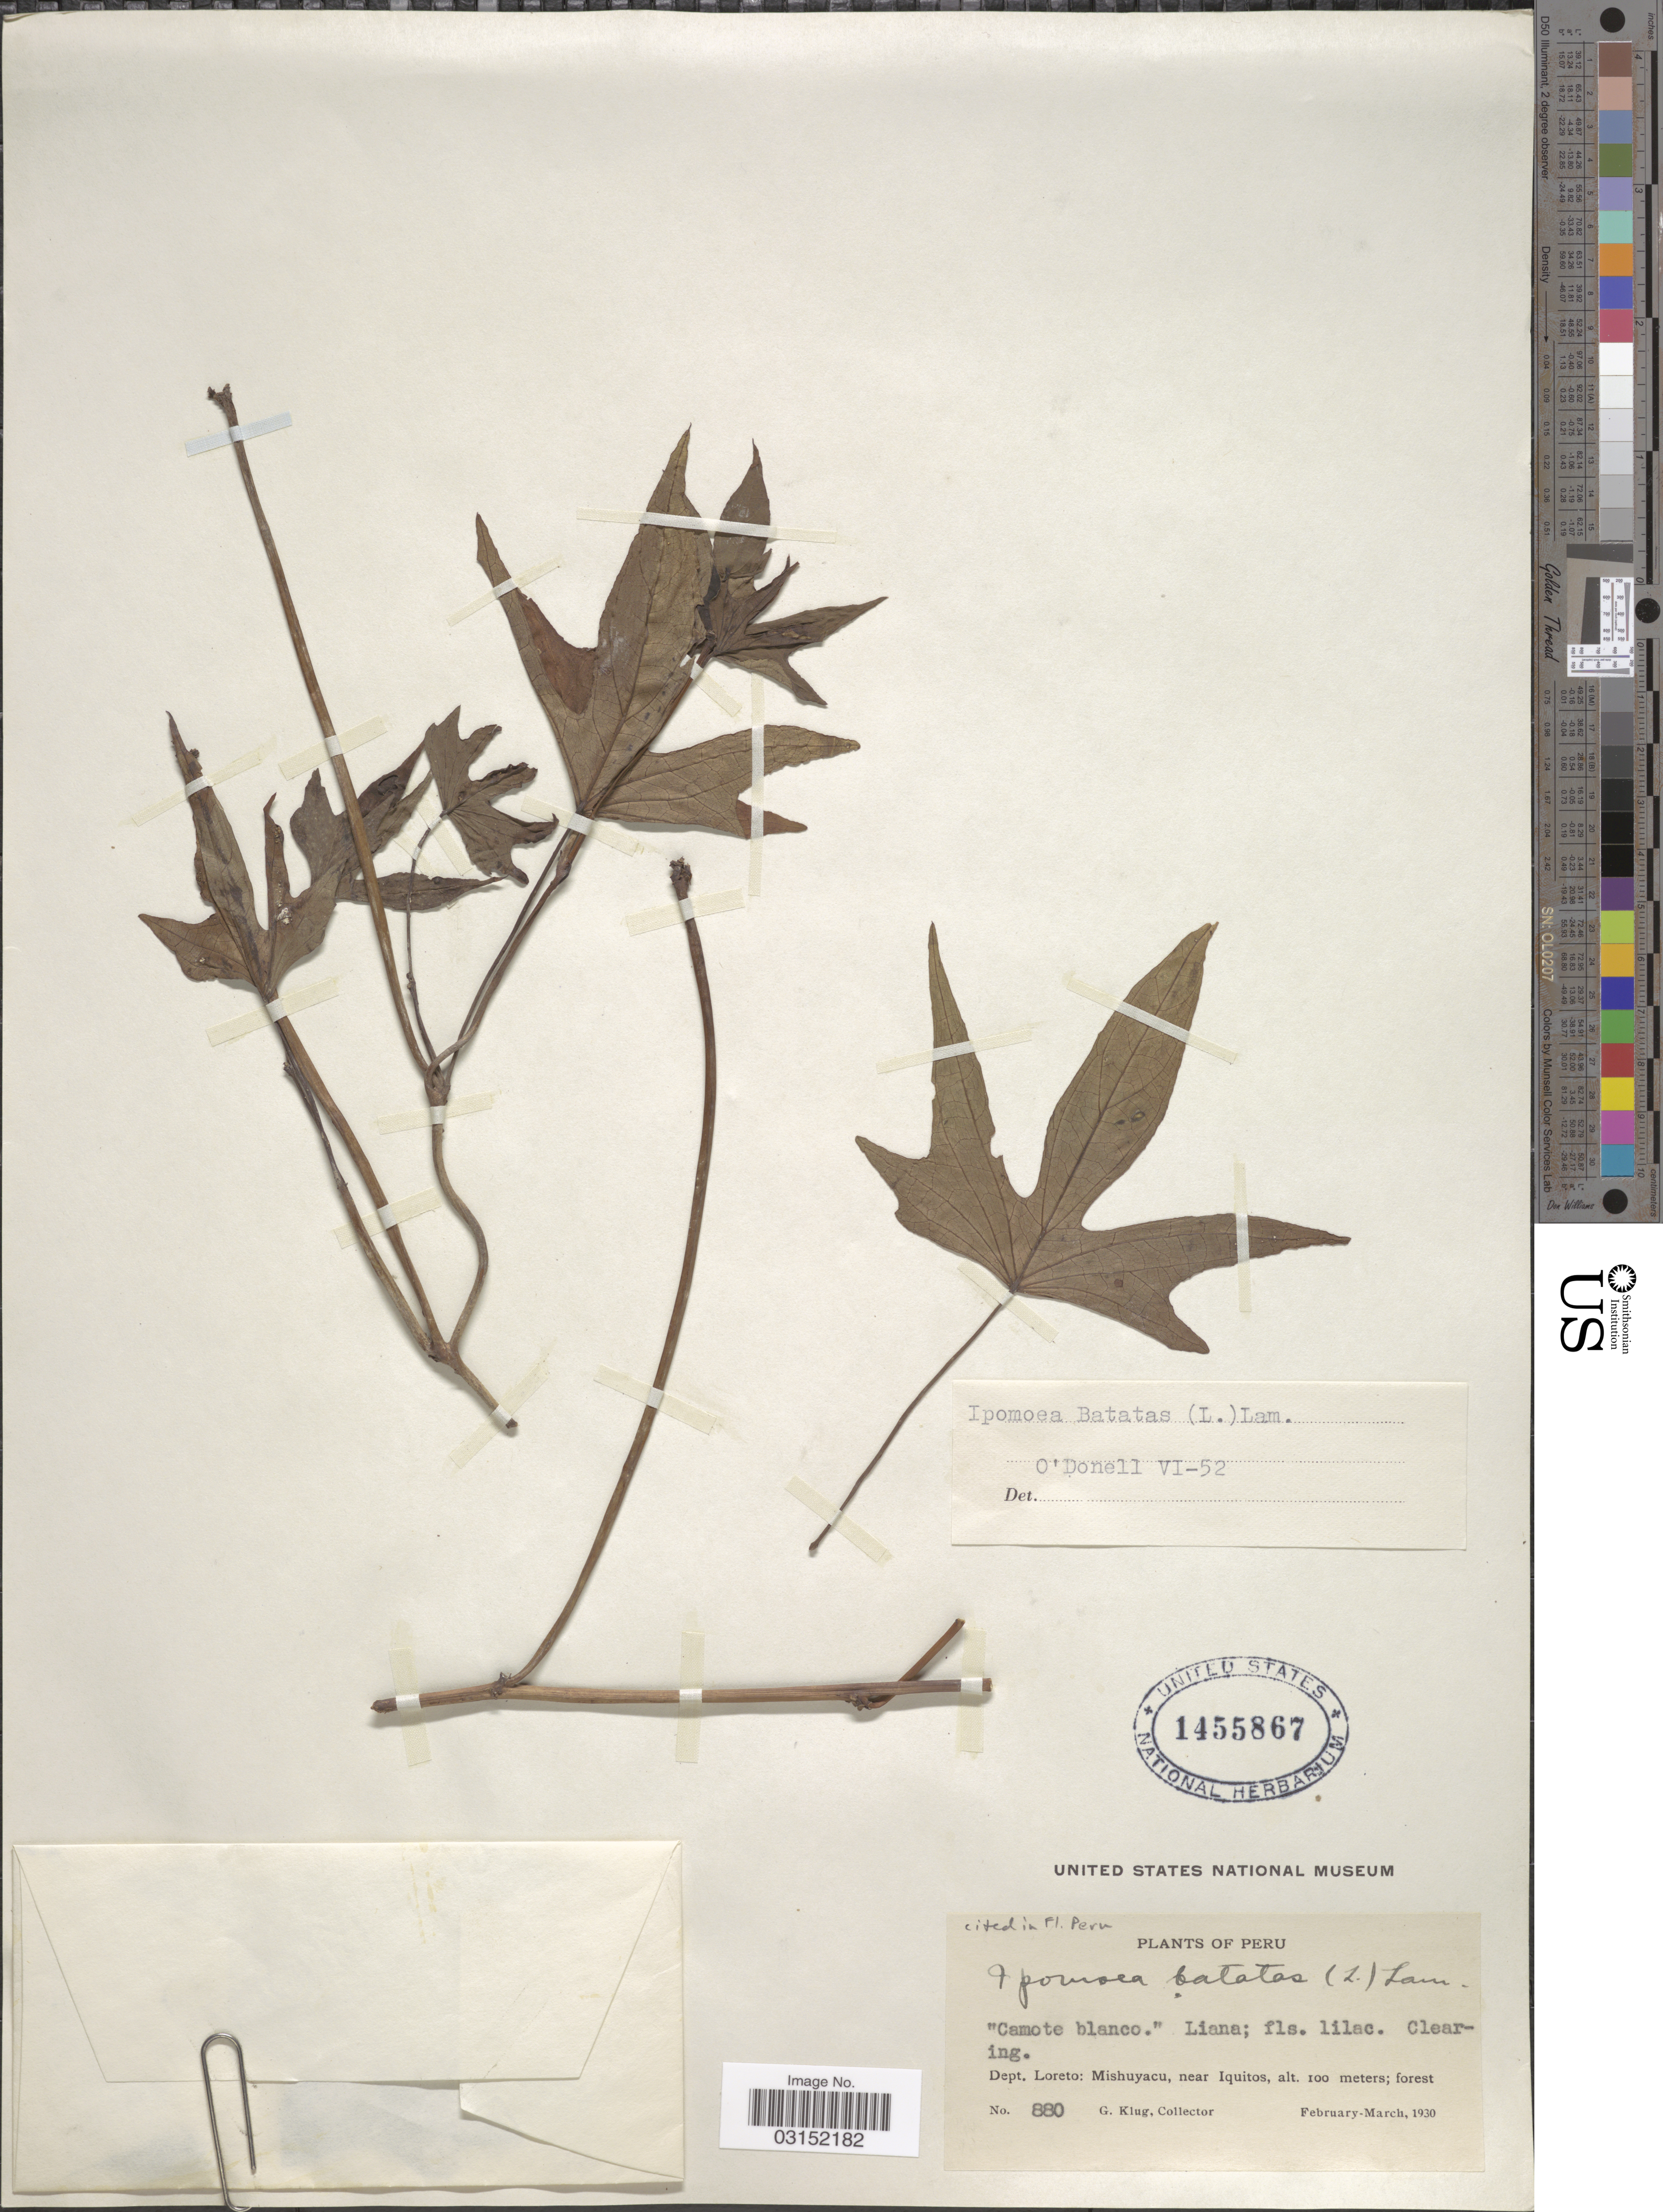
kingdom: Plantae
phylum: Tracheophyta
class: Magnoliopsida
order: Solanales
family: Convolvulaceae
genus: Ipomoea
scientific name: Ipomoea batatas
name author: (L.) Lam.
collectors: G. Klug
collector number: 880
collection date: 1930-02/1930-03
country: Peru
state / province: Loreto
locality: Dept. Loreto: Mishuyacu, near Iquitos.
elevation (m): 100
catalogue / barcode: US 1455867